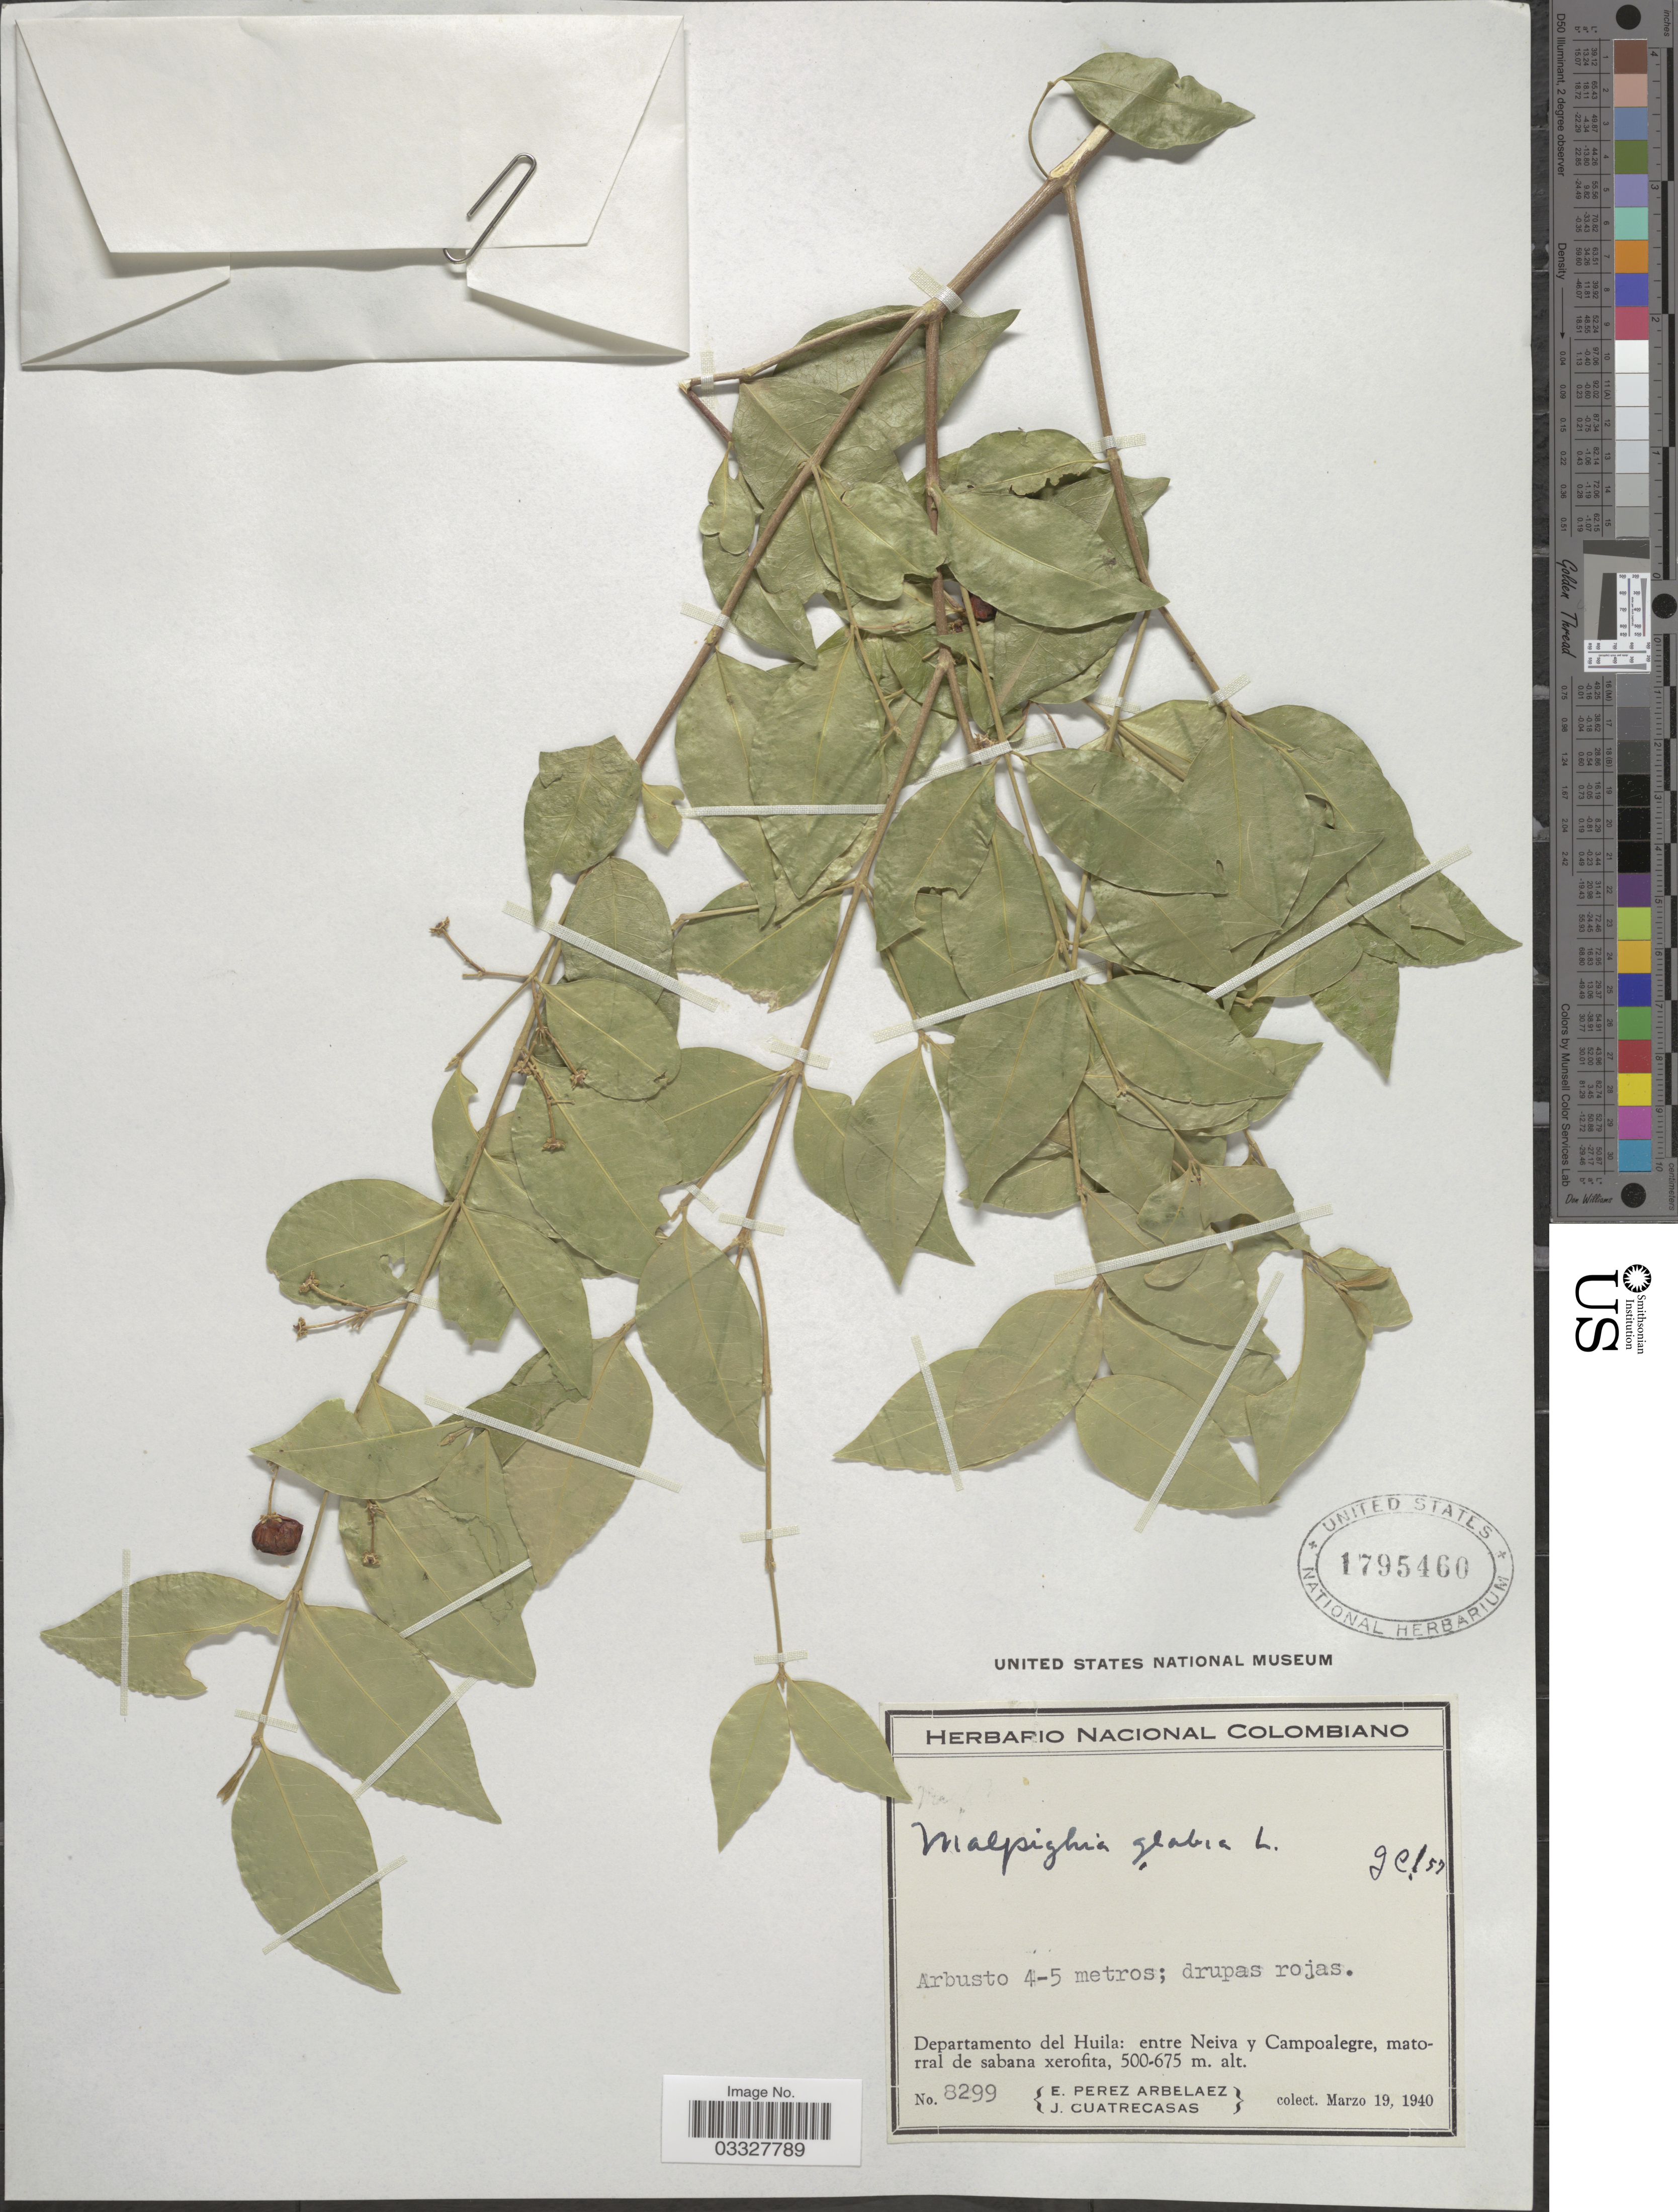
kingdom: Plantae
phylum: Tracheophyta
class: Magnoliopsida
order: Malpighiales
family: Malpighiaceae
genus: Malpighia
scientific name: Malpighia glabra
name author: L.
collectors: E. Pérez Arbeláez & J. Cuatrecasas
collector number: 8299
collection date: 1940-03-19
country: Colombia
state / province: Huila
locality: Departamento del Huila: entre Neiva y Campoalegre.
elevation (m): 500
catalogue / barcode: US 1795460